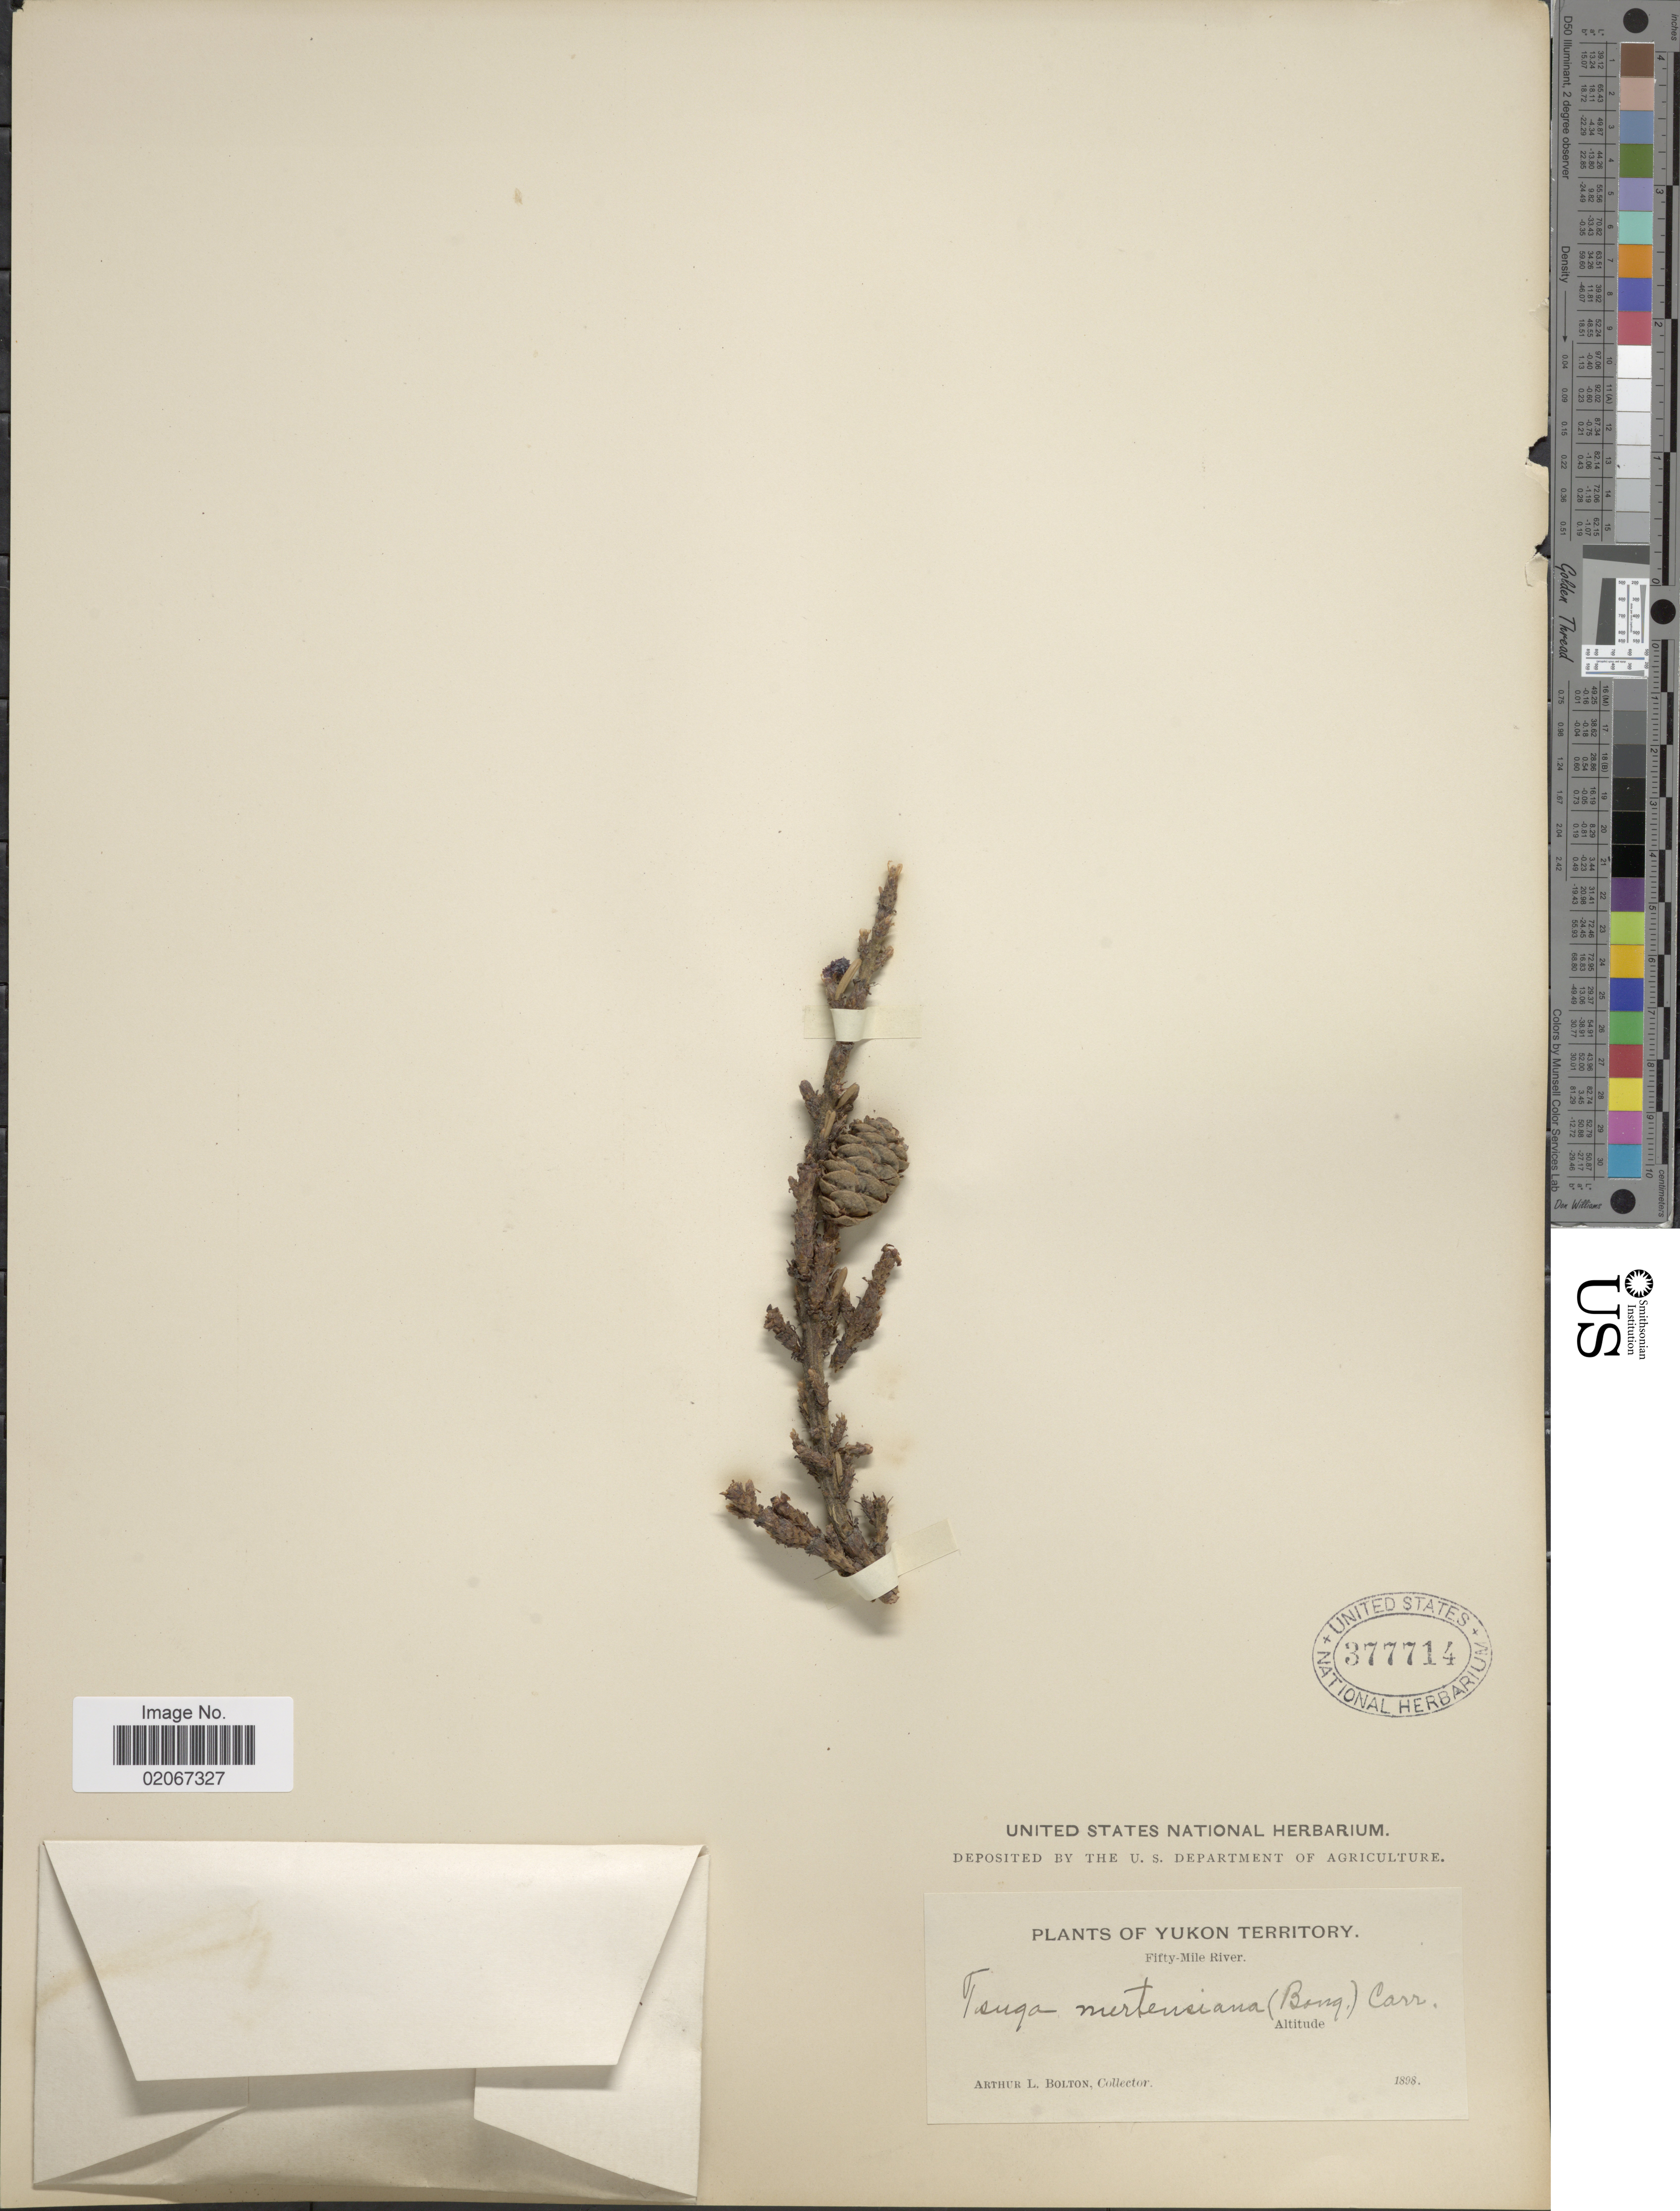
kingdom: Plantae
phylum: Tracheophyta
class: Pinopsida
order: Pinales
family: Pinaceae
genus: Tsuga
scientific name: Tsuga mertensiana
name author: (Bong.) Carrière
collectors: A. Bolton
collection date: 1898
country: Canada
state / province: Yukon Territory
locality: Fifty-Mile River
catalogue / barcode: US 377714